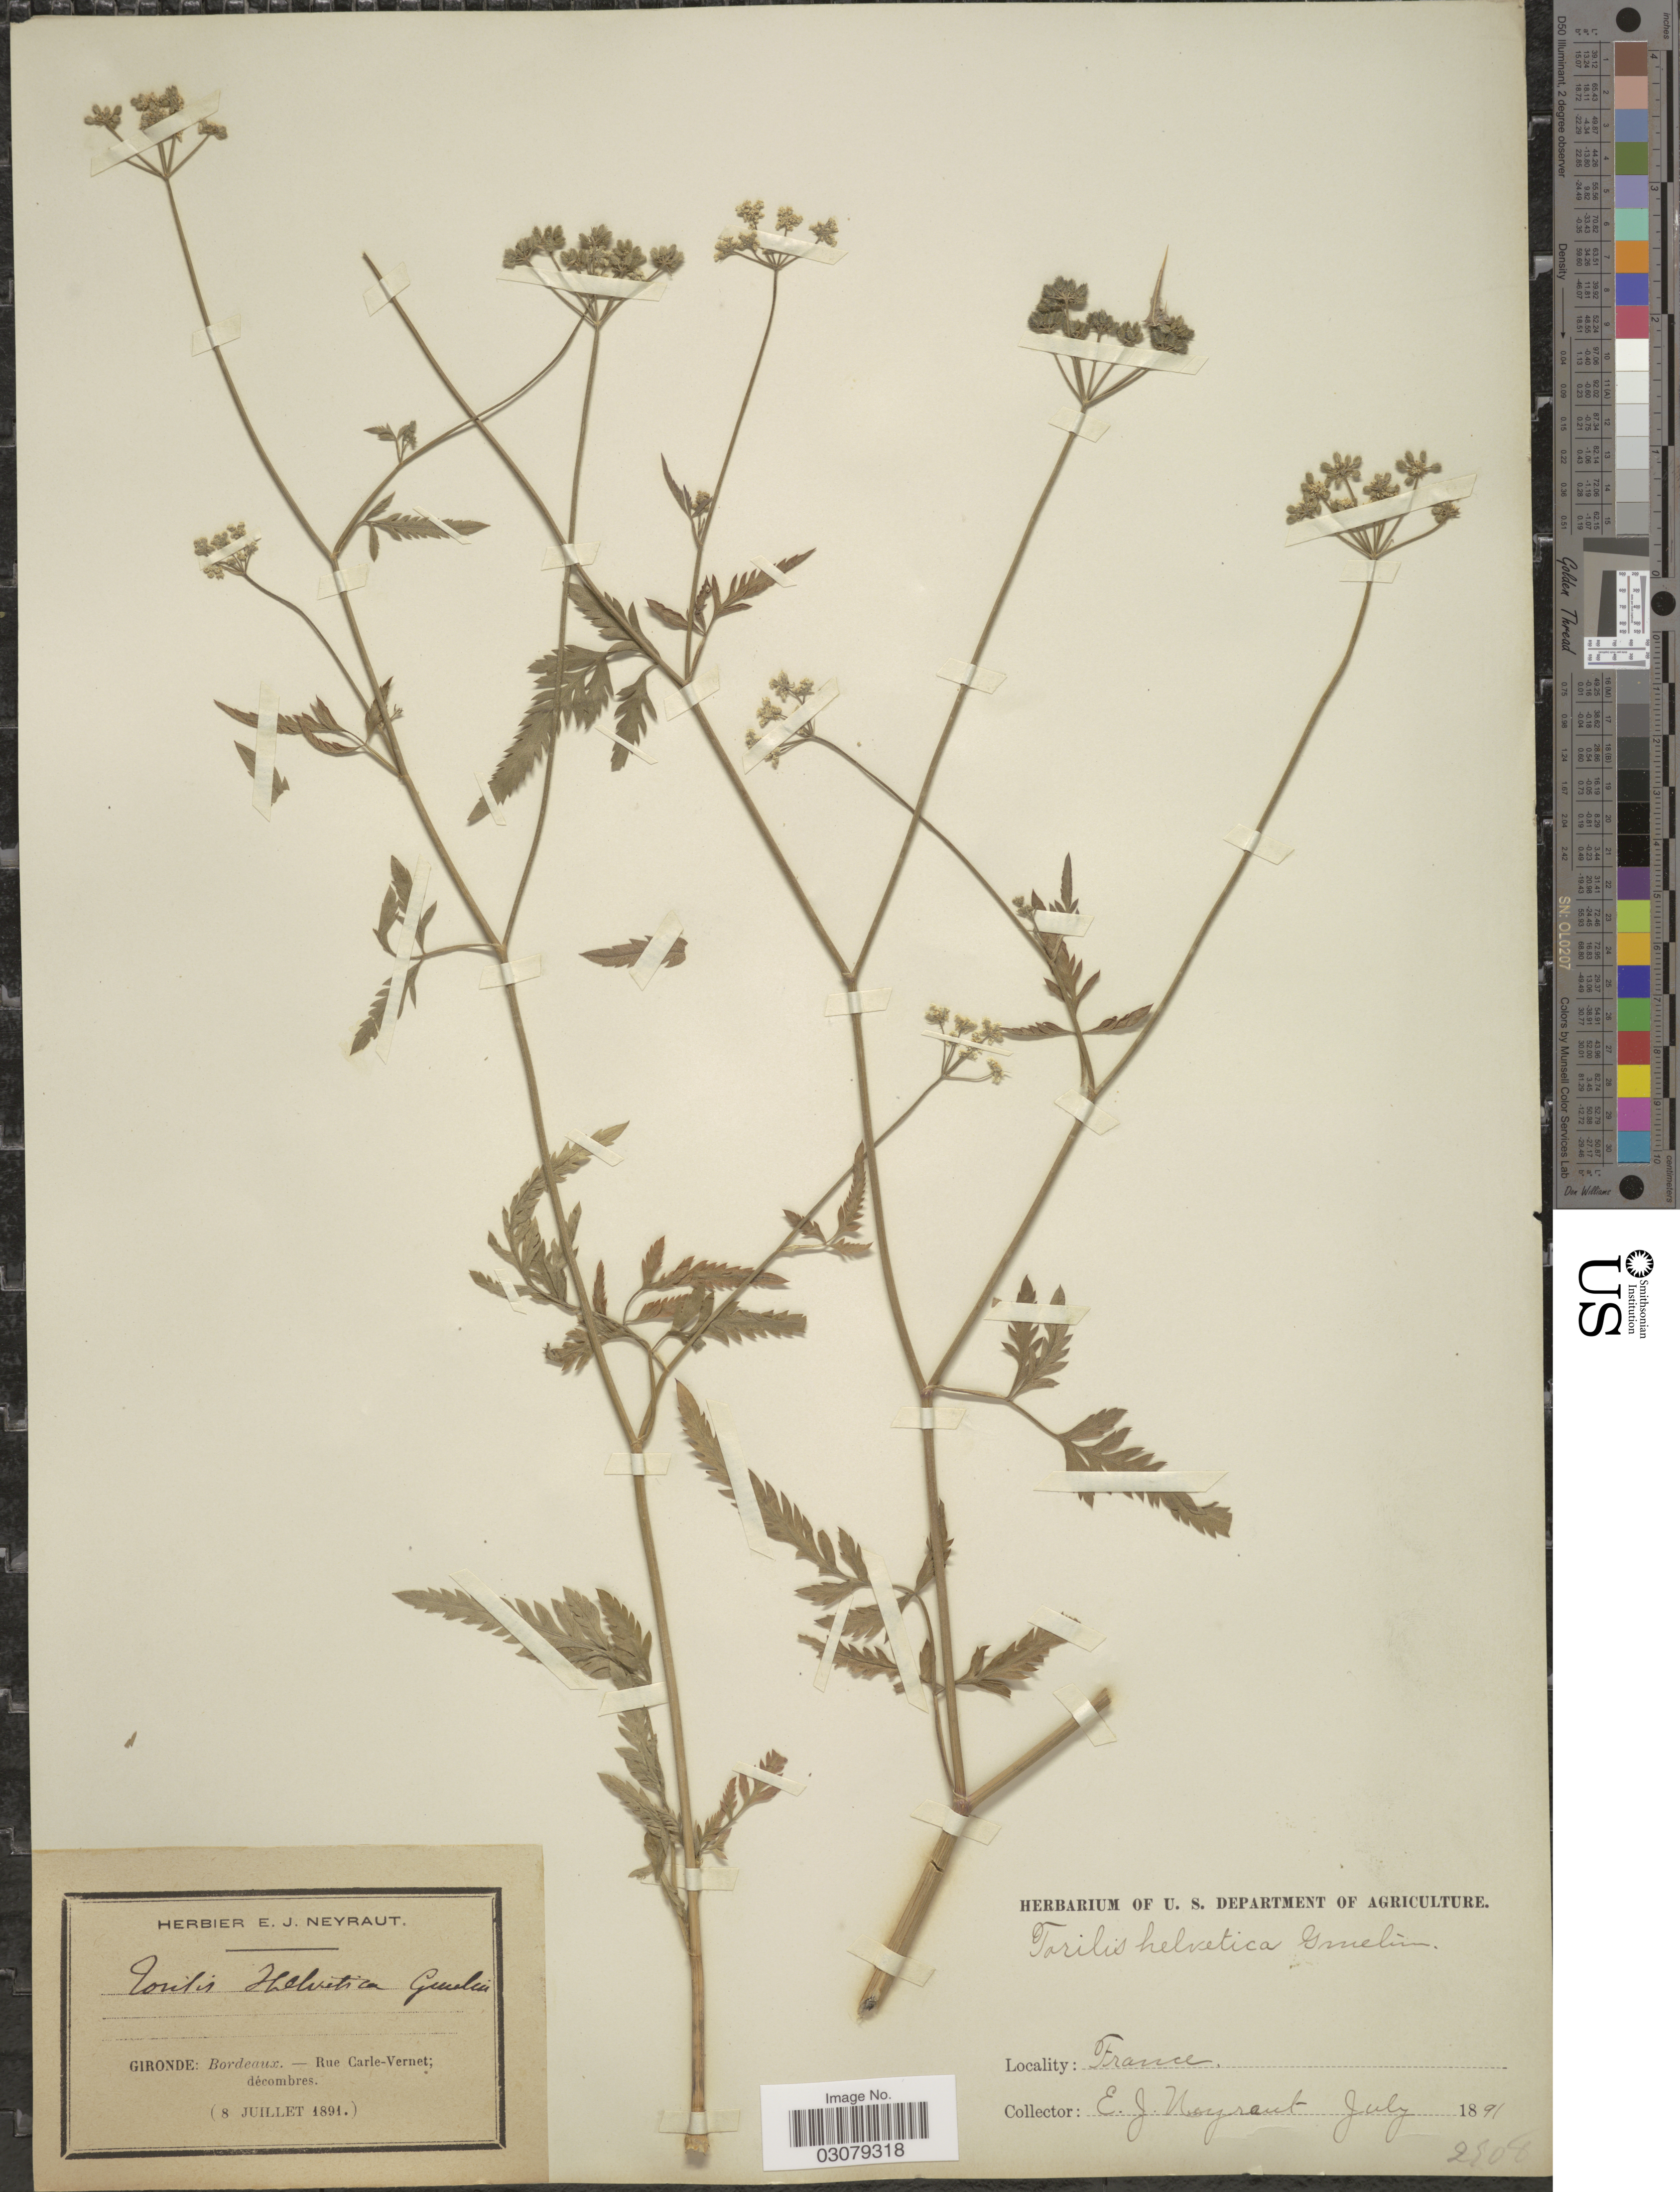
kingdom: Plantae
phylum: Tracheophyta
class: Magnoliopsida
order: Apiales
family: Apiaceae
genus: Torilis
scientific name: Torilis infesta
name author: (L.) Clairv.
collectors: E. Neyraut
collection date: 1891-07-08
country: France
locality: Gironde: Bordeaux. - Rue Carle-Vernet.